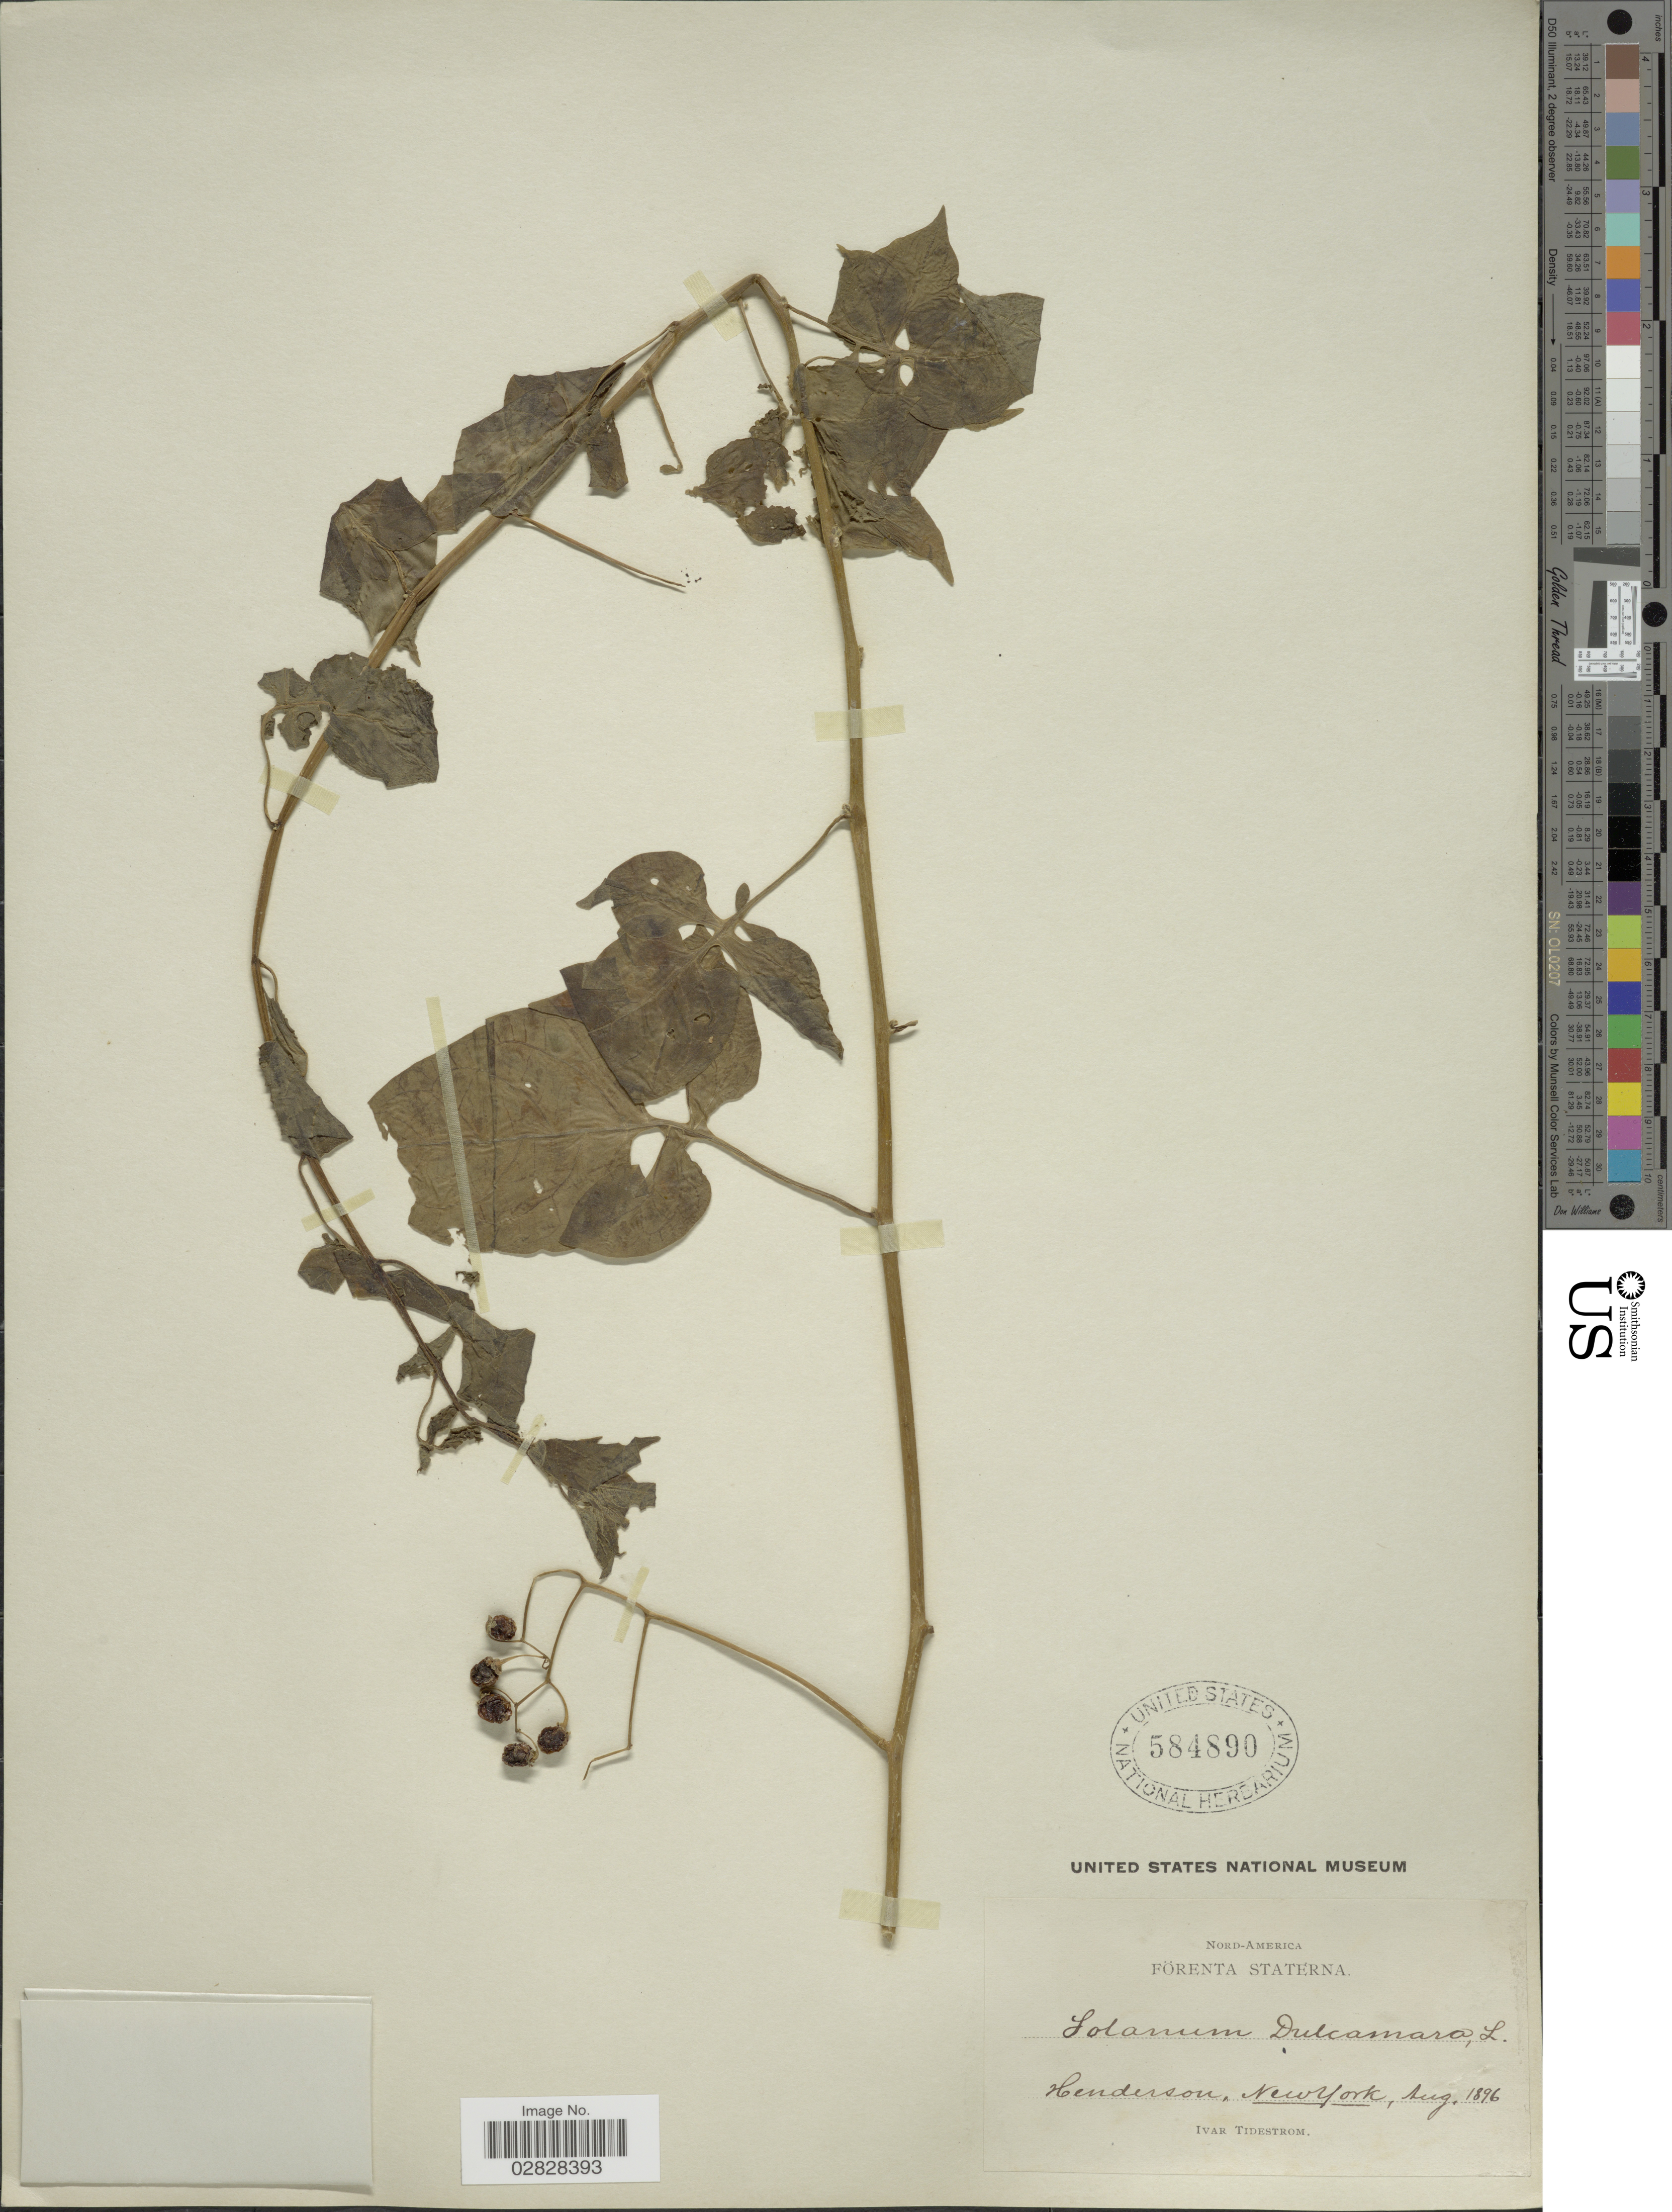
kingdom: Plantae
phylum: Tracheophyta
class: Magnoliopsida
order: Solanales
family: Solanaceae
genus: Solanum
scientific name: Solanum dulcamara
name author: L.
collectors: I. F. Tidestrom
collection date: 1896-08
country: United States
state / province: New York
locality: Henderson.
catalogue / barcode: US 584890